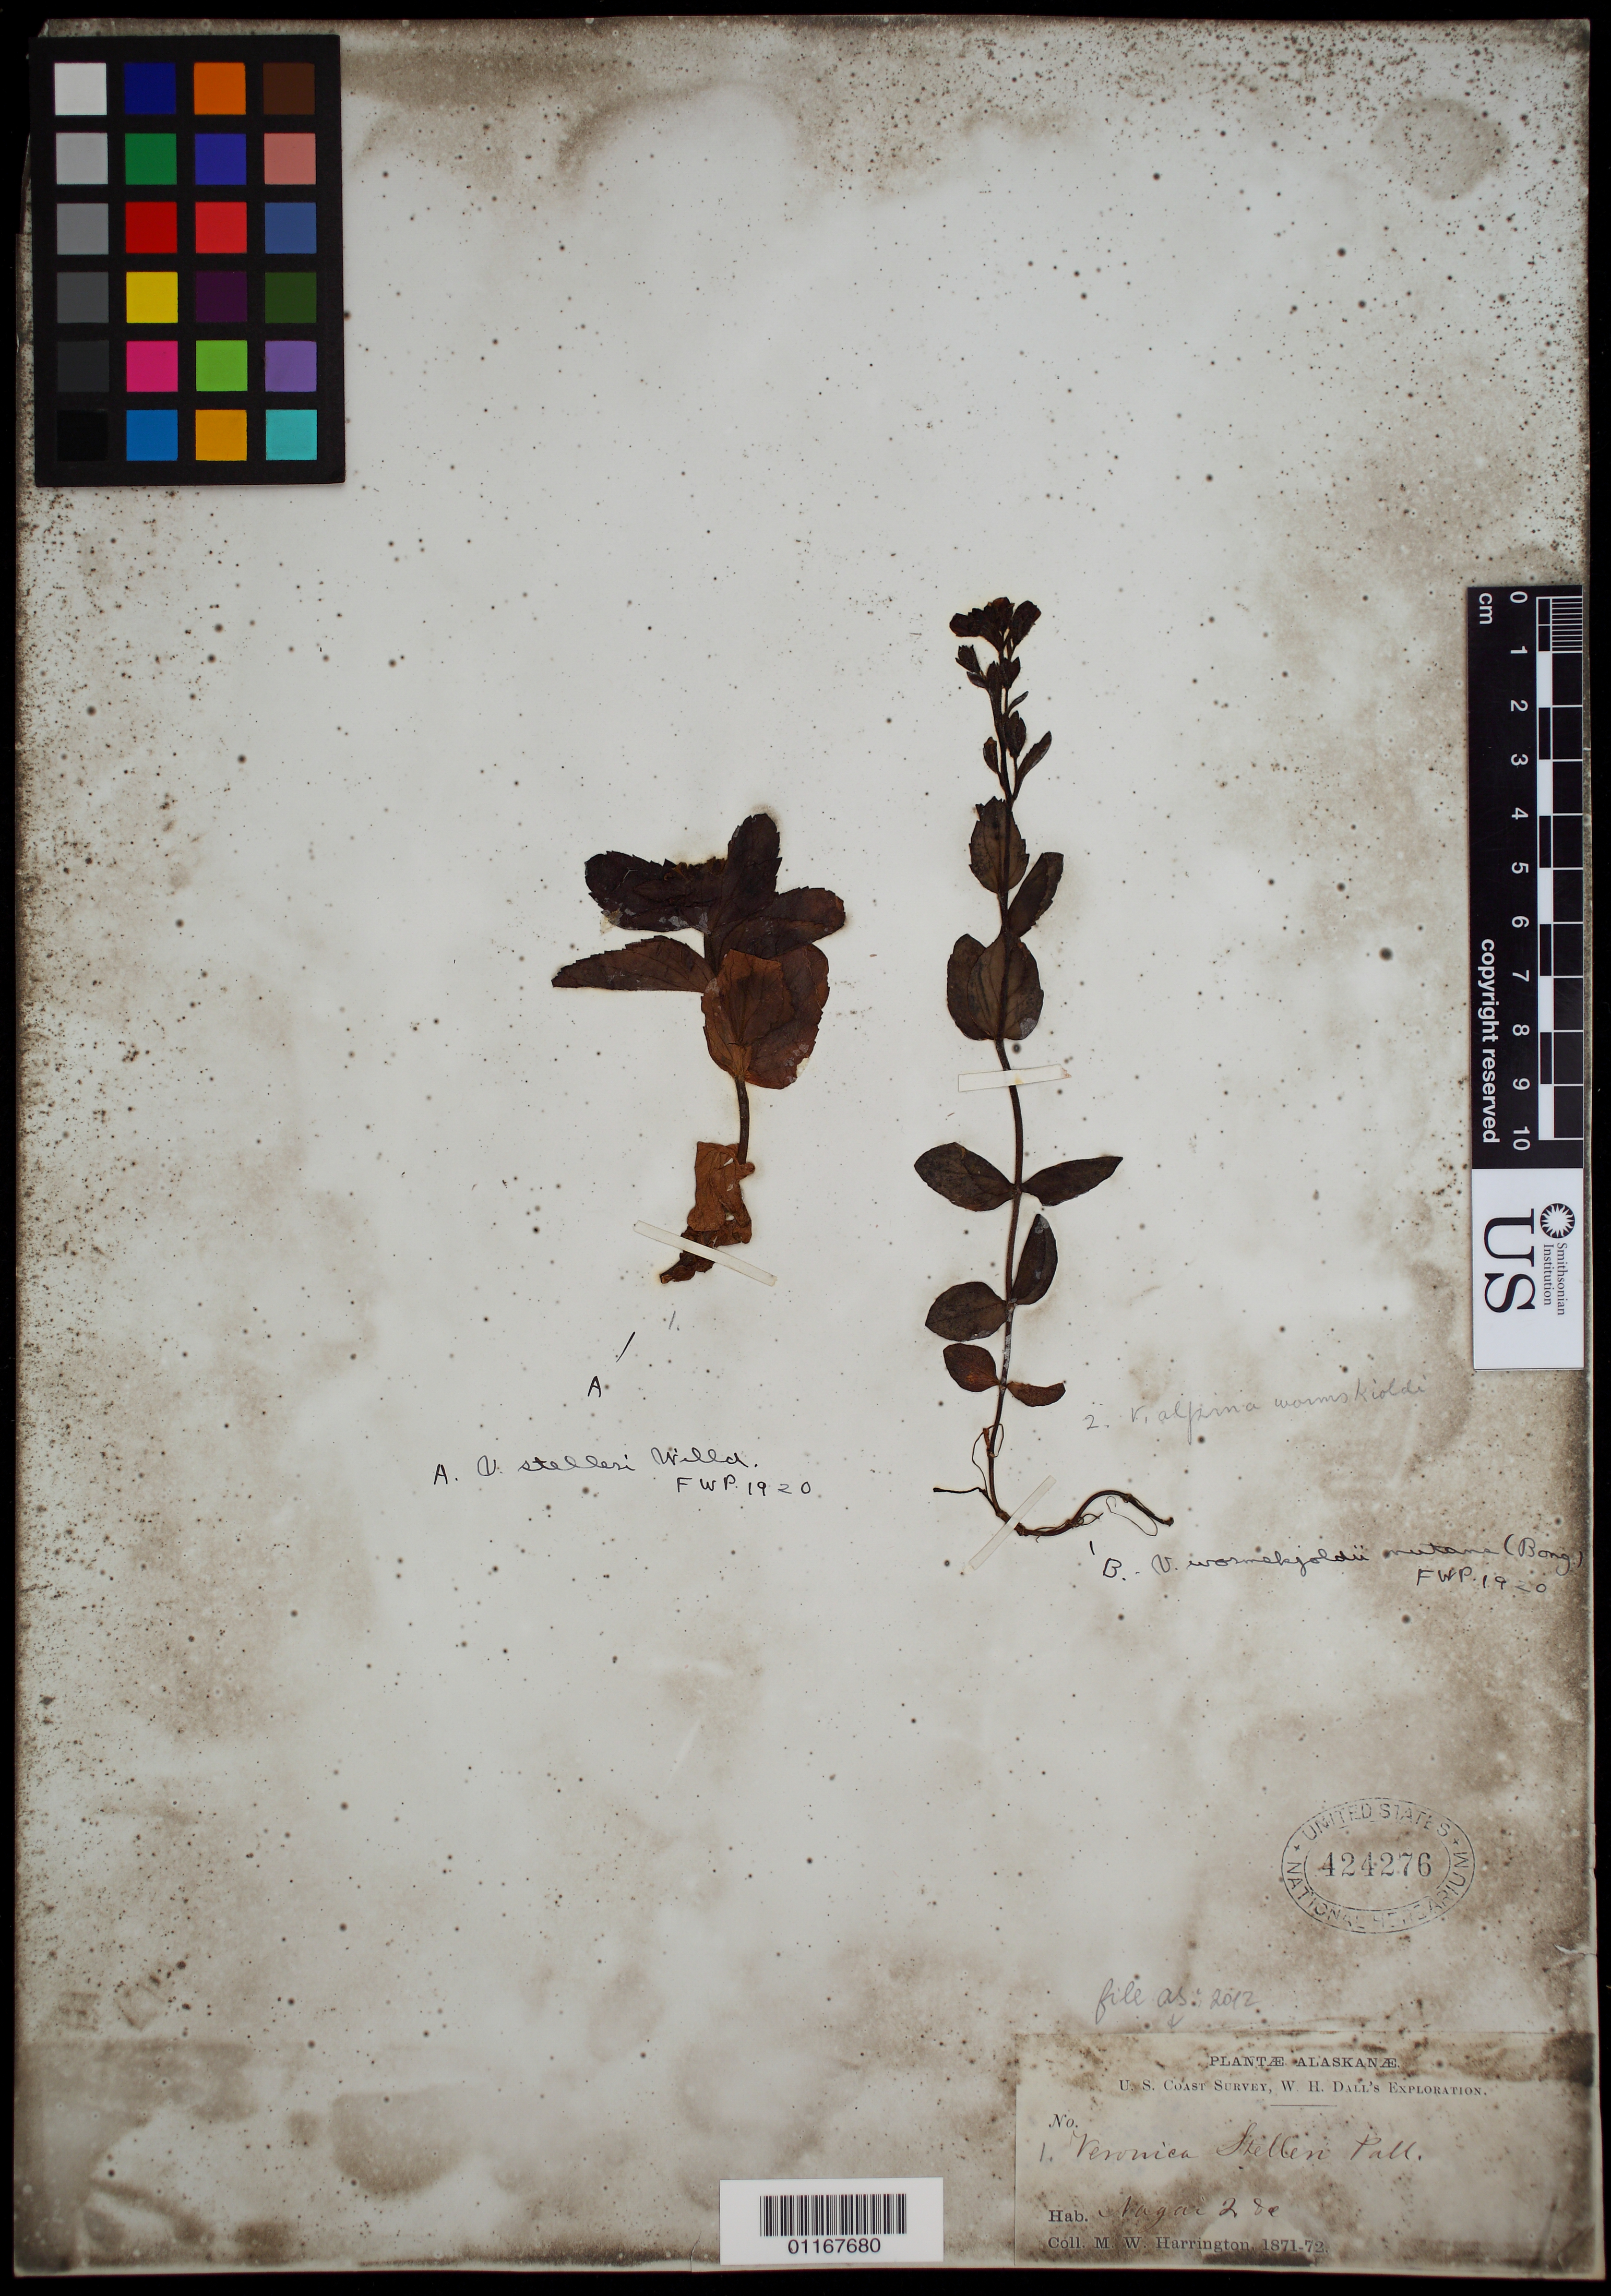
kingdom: Plantae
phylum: Tracheophyta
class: Magnoliopsida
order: Lamiales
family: Plantaginaceae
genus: Veronica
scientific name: Veronica stelleri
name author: Pall.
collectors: M. W. Harrington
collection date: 1871/1872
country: United States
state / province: Alaska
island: Nagai Island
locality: Nagai Island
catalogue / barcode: US 424276